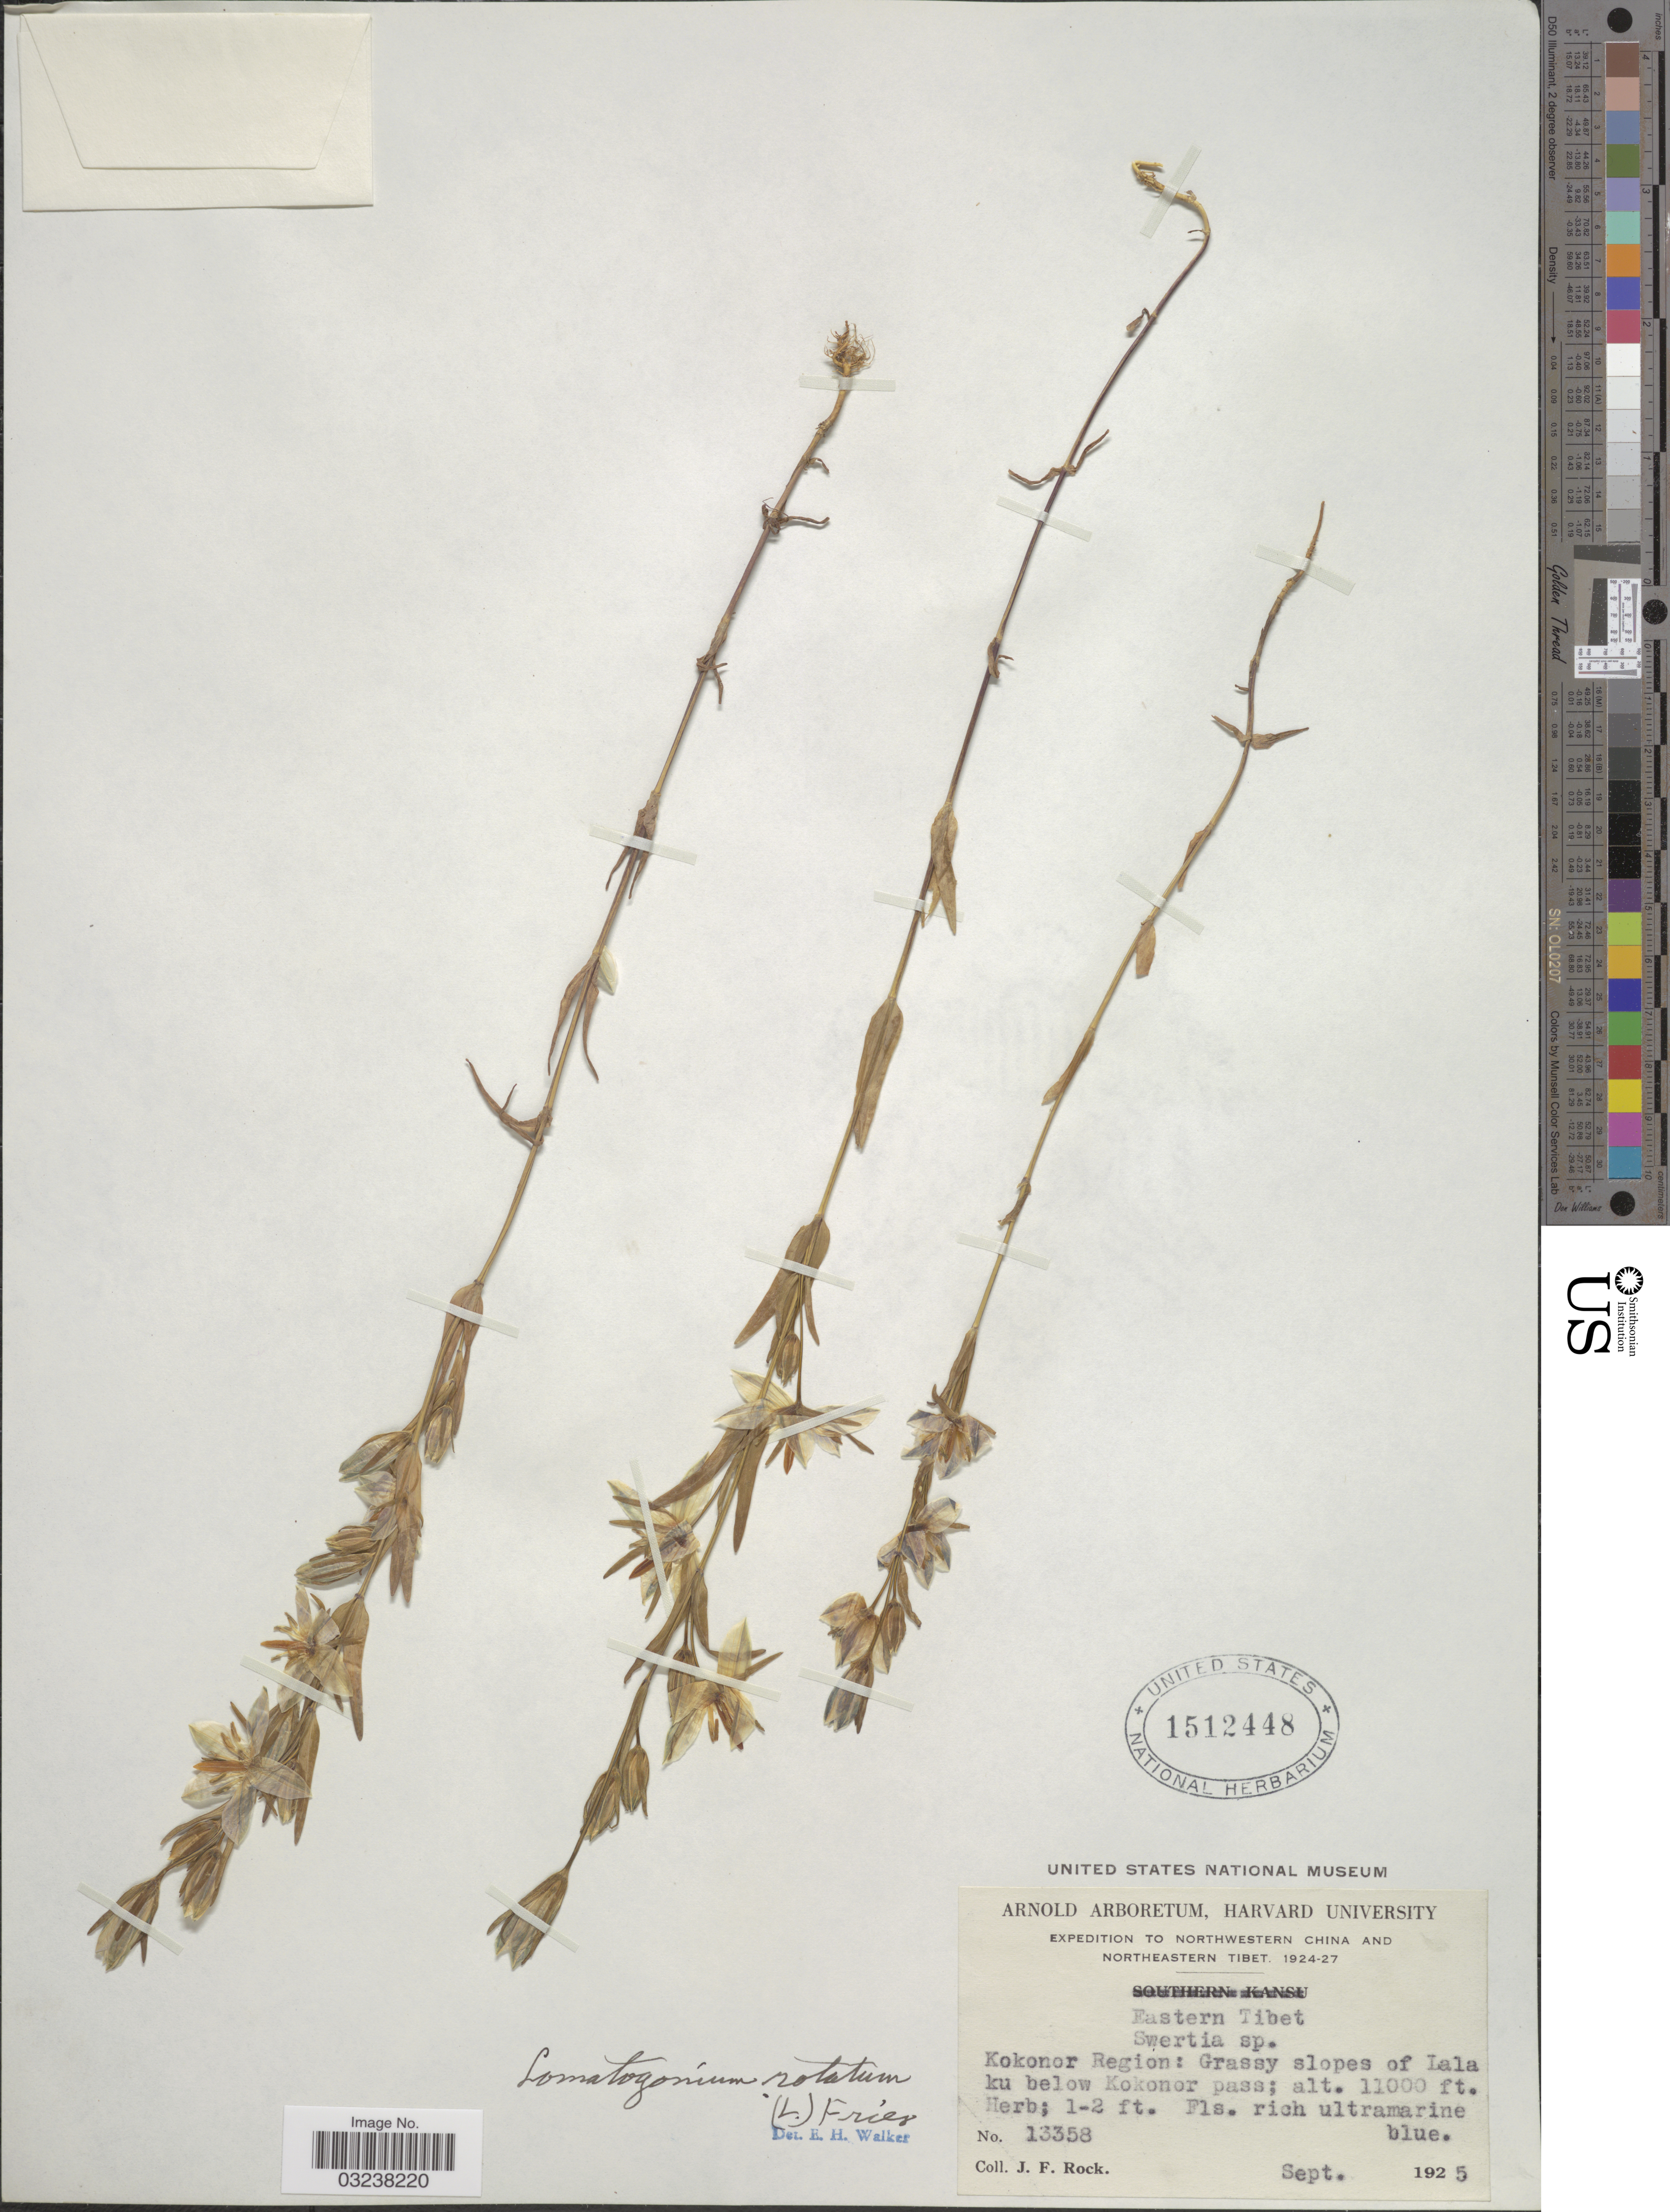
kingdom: Plantae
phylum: Tracheophyta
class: Magnoliopsida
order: Gentianales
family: Gentianaceae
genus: Lomatogonium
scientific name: Lomatogonium rotatum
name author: (L.) Fr.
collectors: J. Rock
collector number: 13358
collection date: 1925-09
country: China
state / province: Xizang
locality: Northwestern China and Northeastern Tibet. Eastern Tibet. Kokonor Region: Grassy slopes of Lalaku below Kokonor pass.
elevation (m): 3353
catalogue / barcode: US 1512448